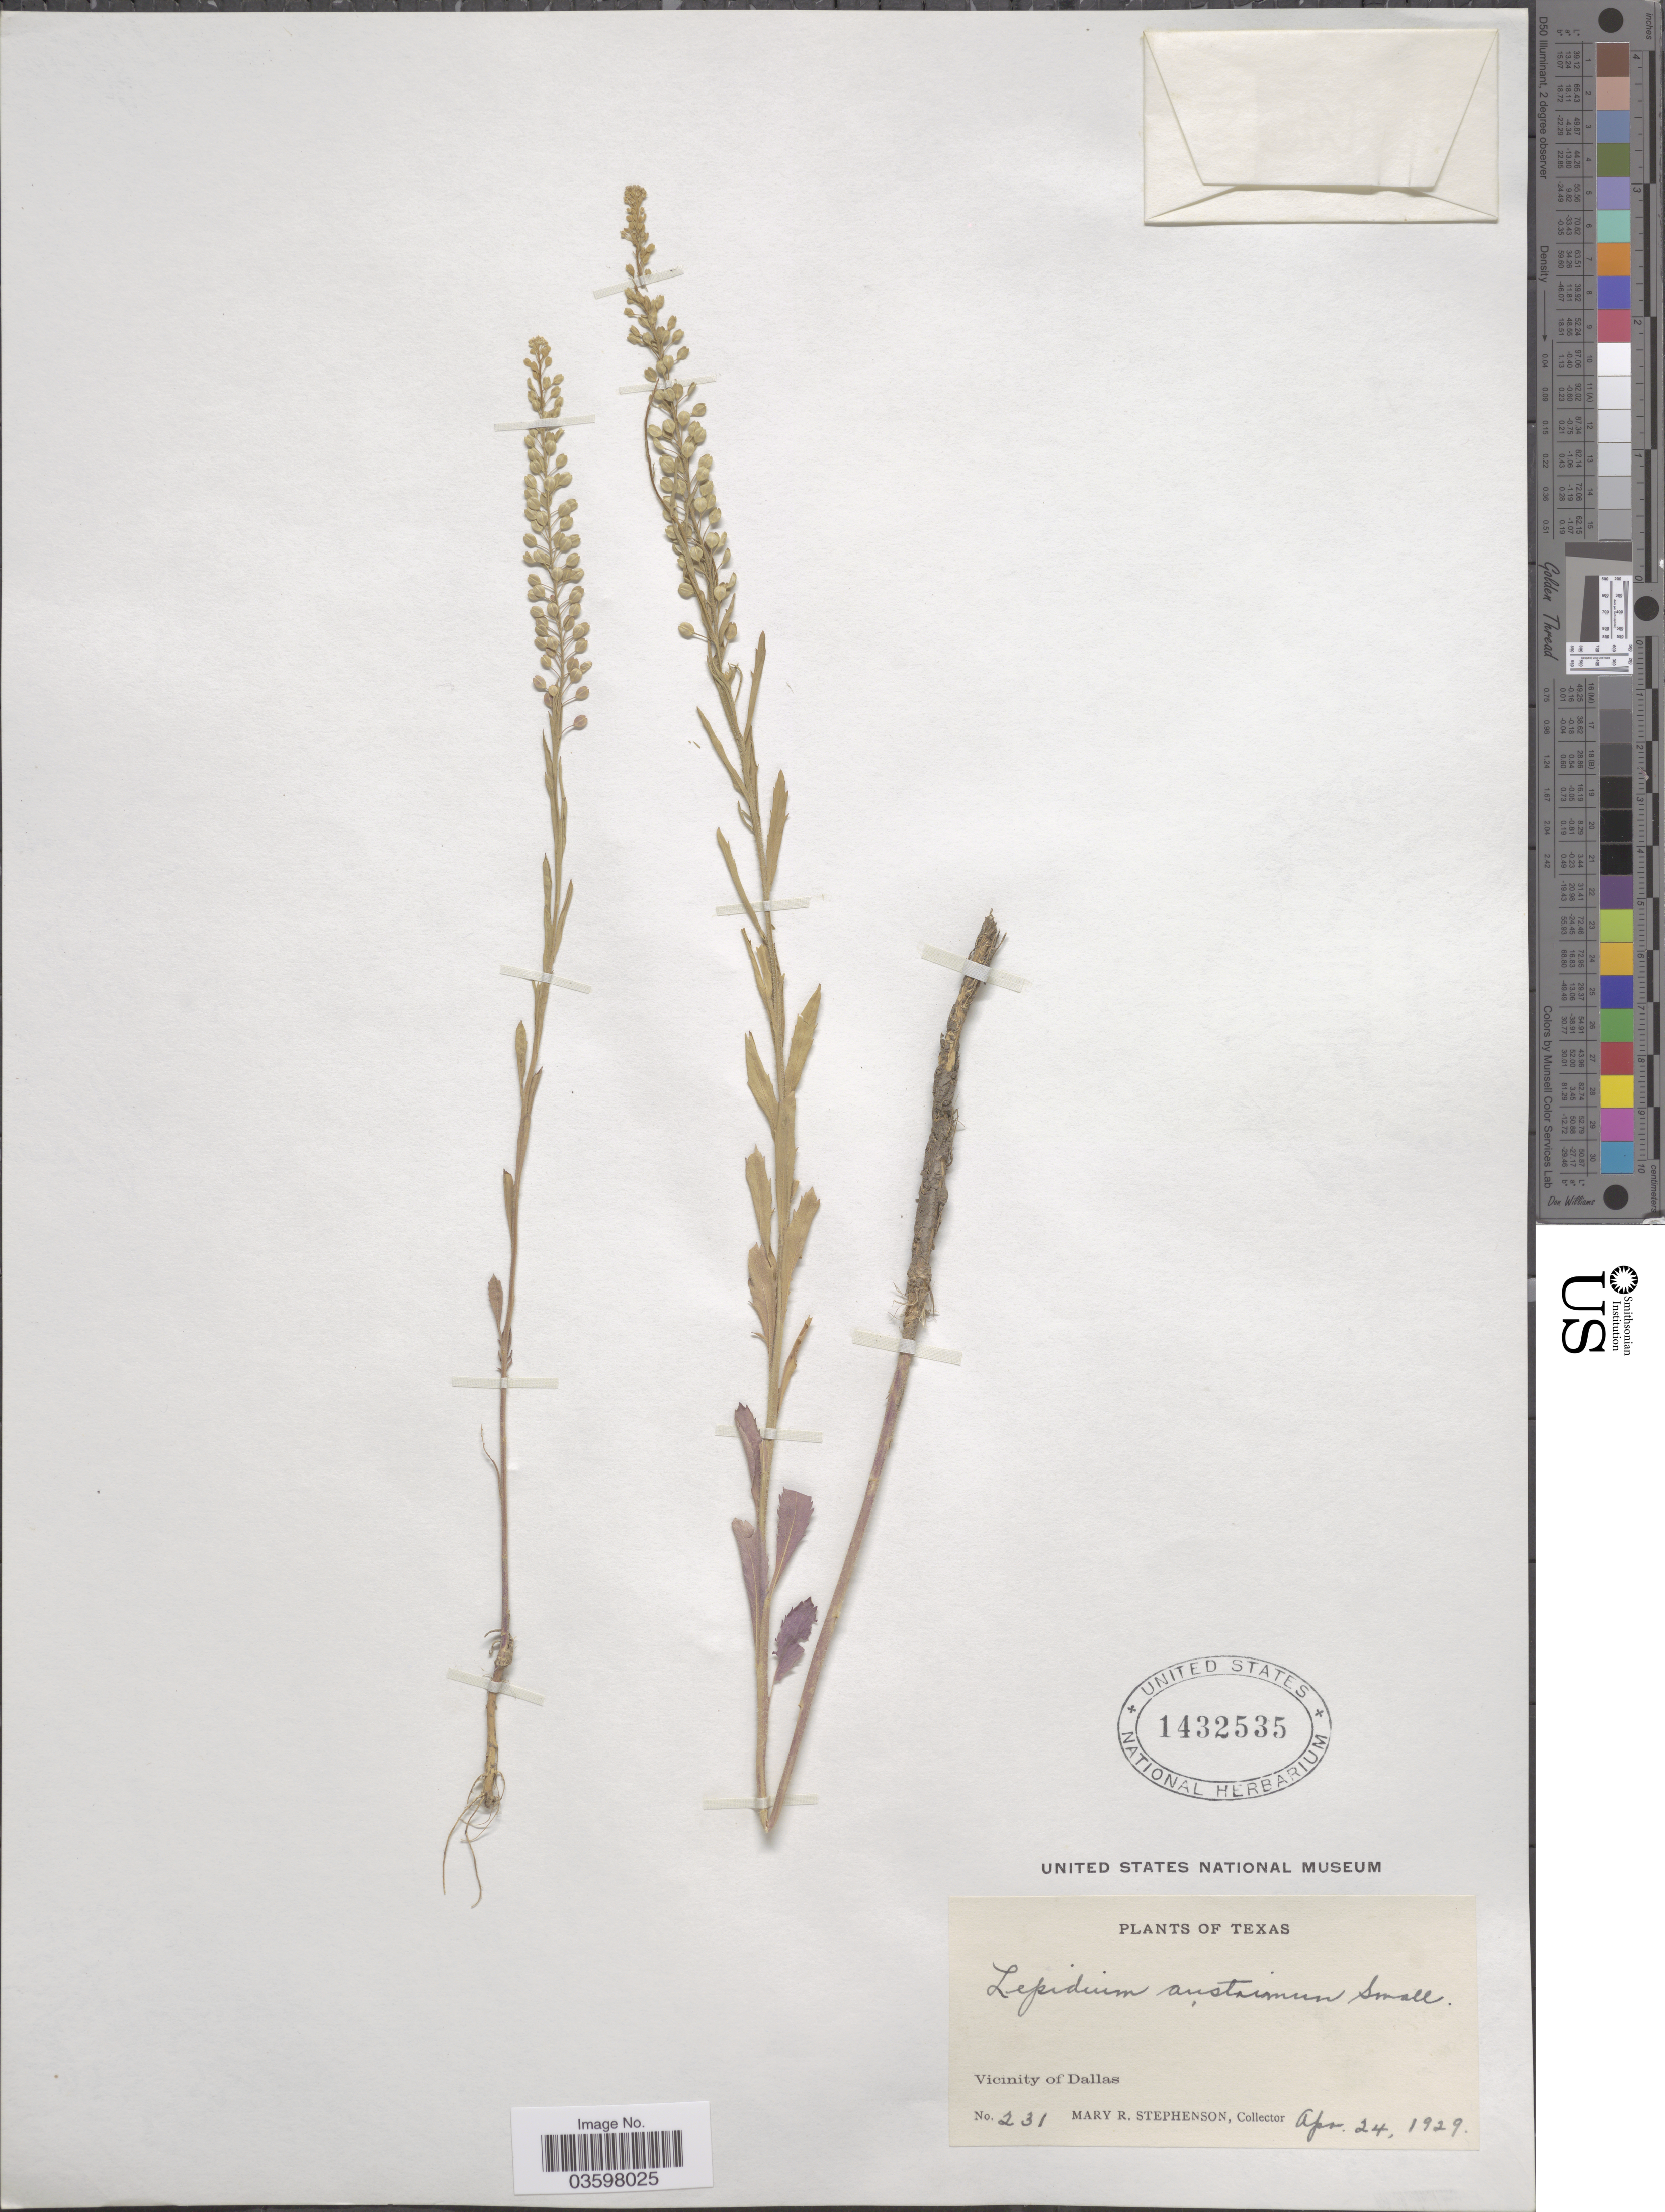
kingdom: Plantae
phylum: Tracheophyta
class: Magnoliopsida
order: Brassicales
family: Brassicaceae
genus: Lepidium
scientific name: Lepidium austrinum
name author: Small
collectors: M. Stephenson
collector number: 231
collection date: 1929-04-24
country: United States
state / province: Texas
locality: Vicinity of Dallas.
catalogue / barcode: US 1432535